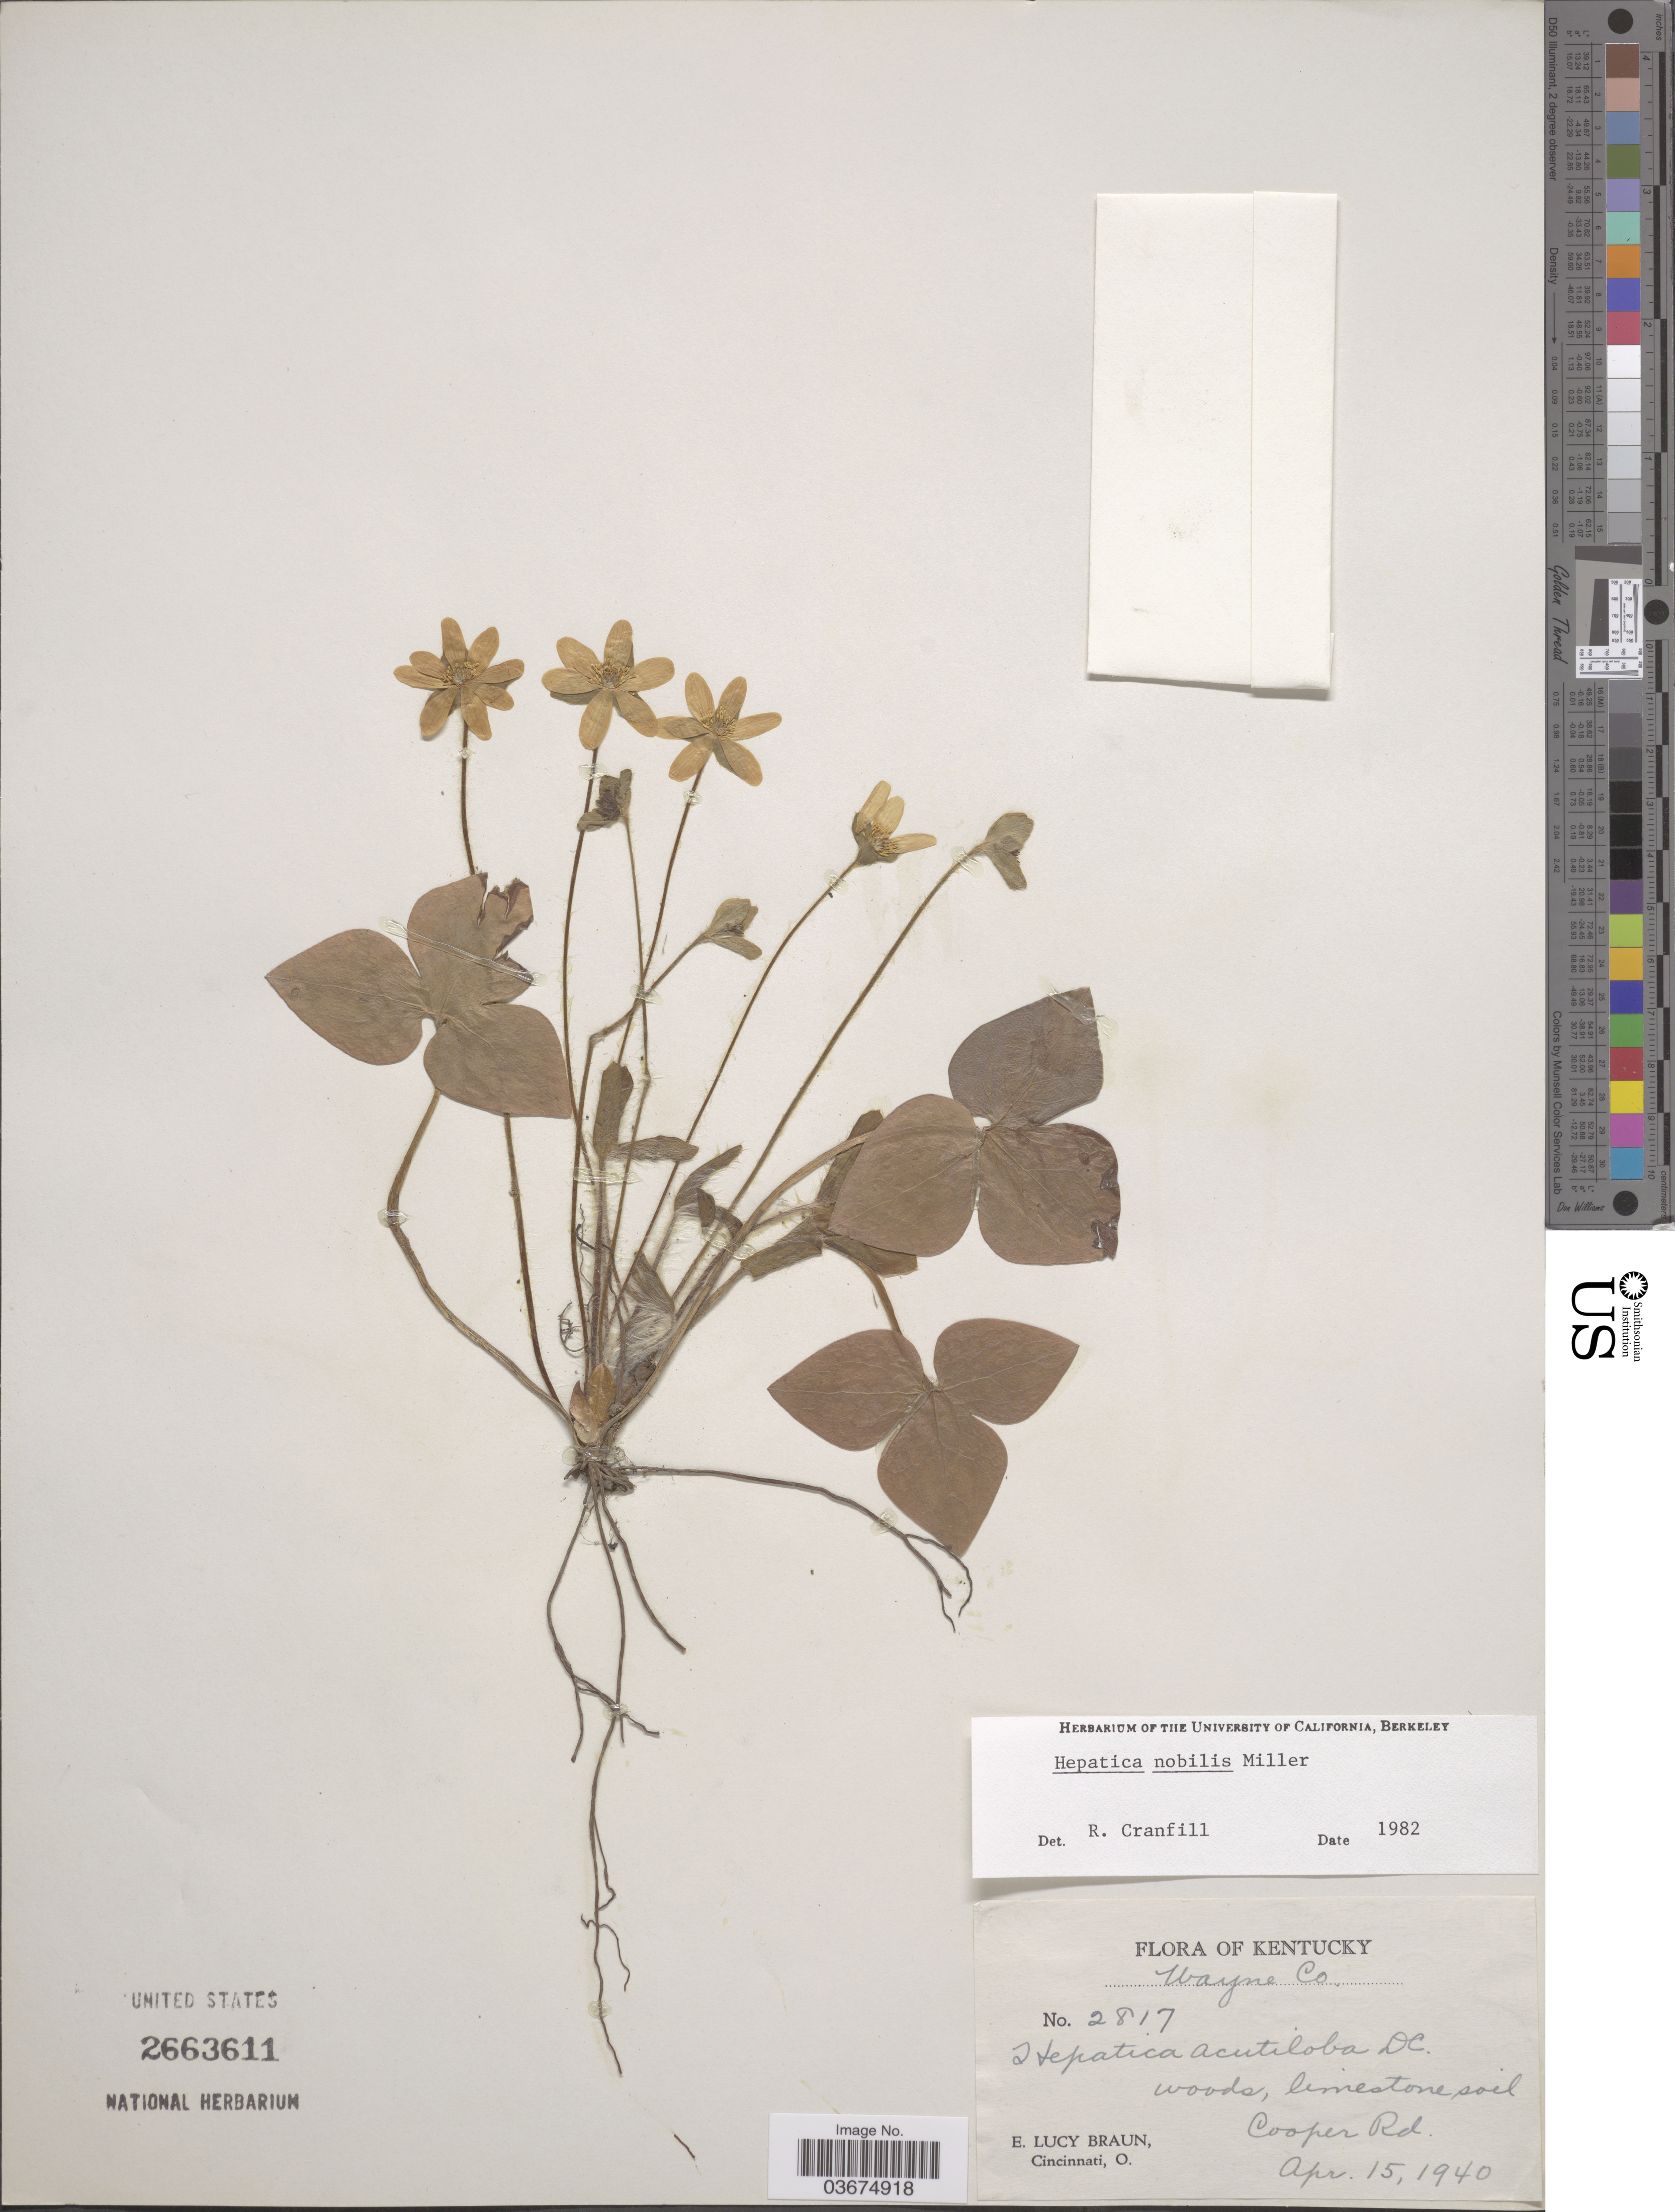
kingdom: Plantae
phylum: Tracheophyta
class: Magnoliopsida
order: Ranunculales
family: Ranunculaceae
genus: Hepatica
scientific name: Hepatica acutiloba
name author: DC.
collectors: E. L. Braun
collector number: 2817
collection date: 1940-04-15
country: United States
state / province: Kentucky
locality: Wayne Co. Cooper Rd.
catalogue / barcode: US 2663611